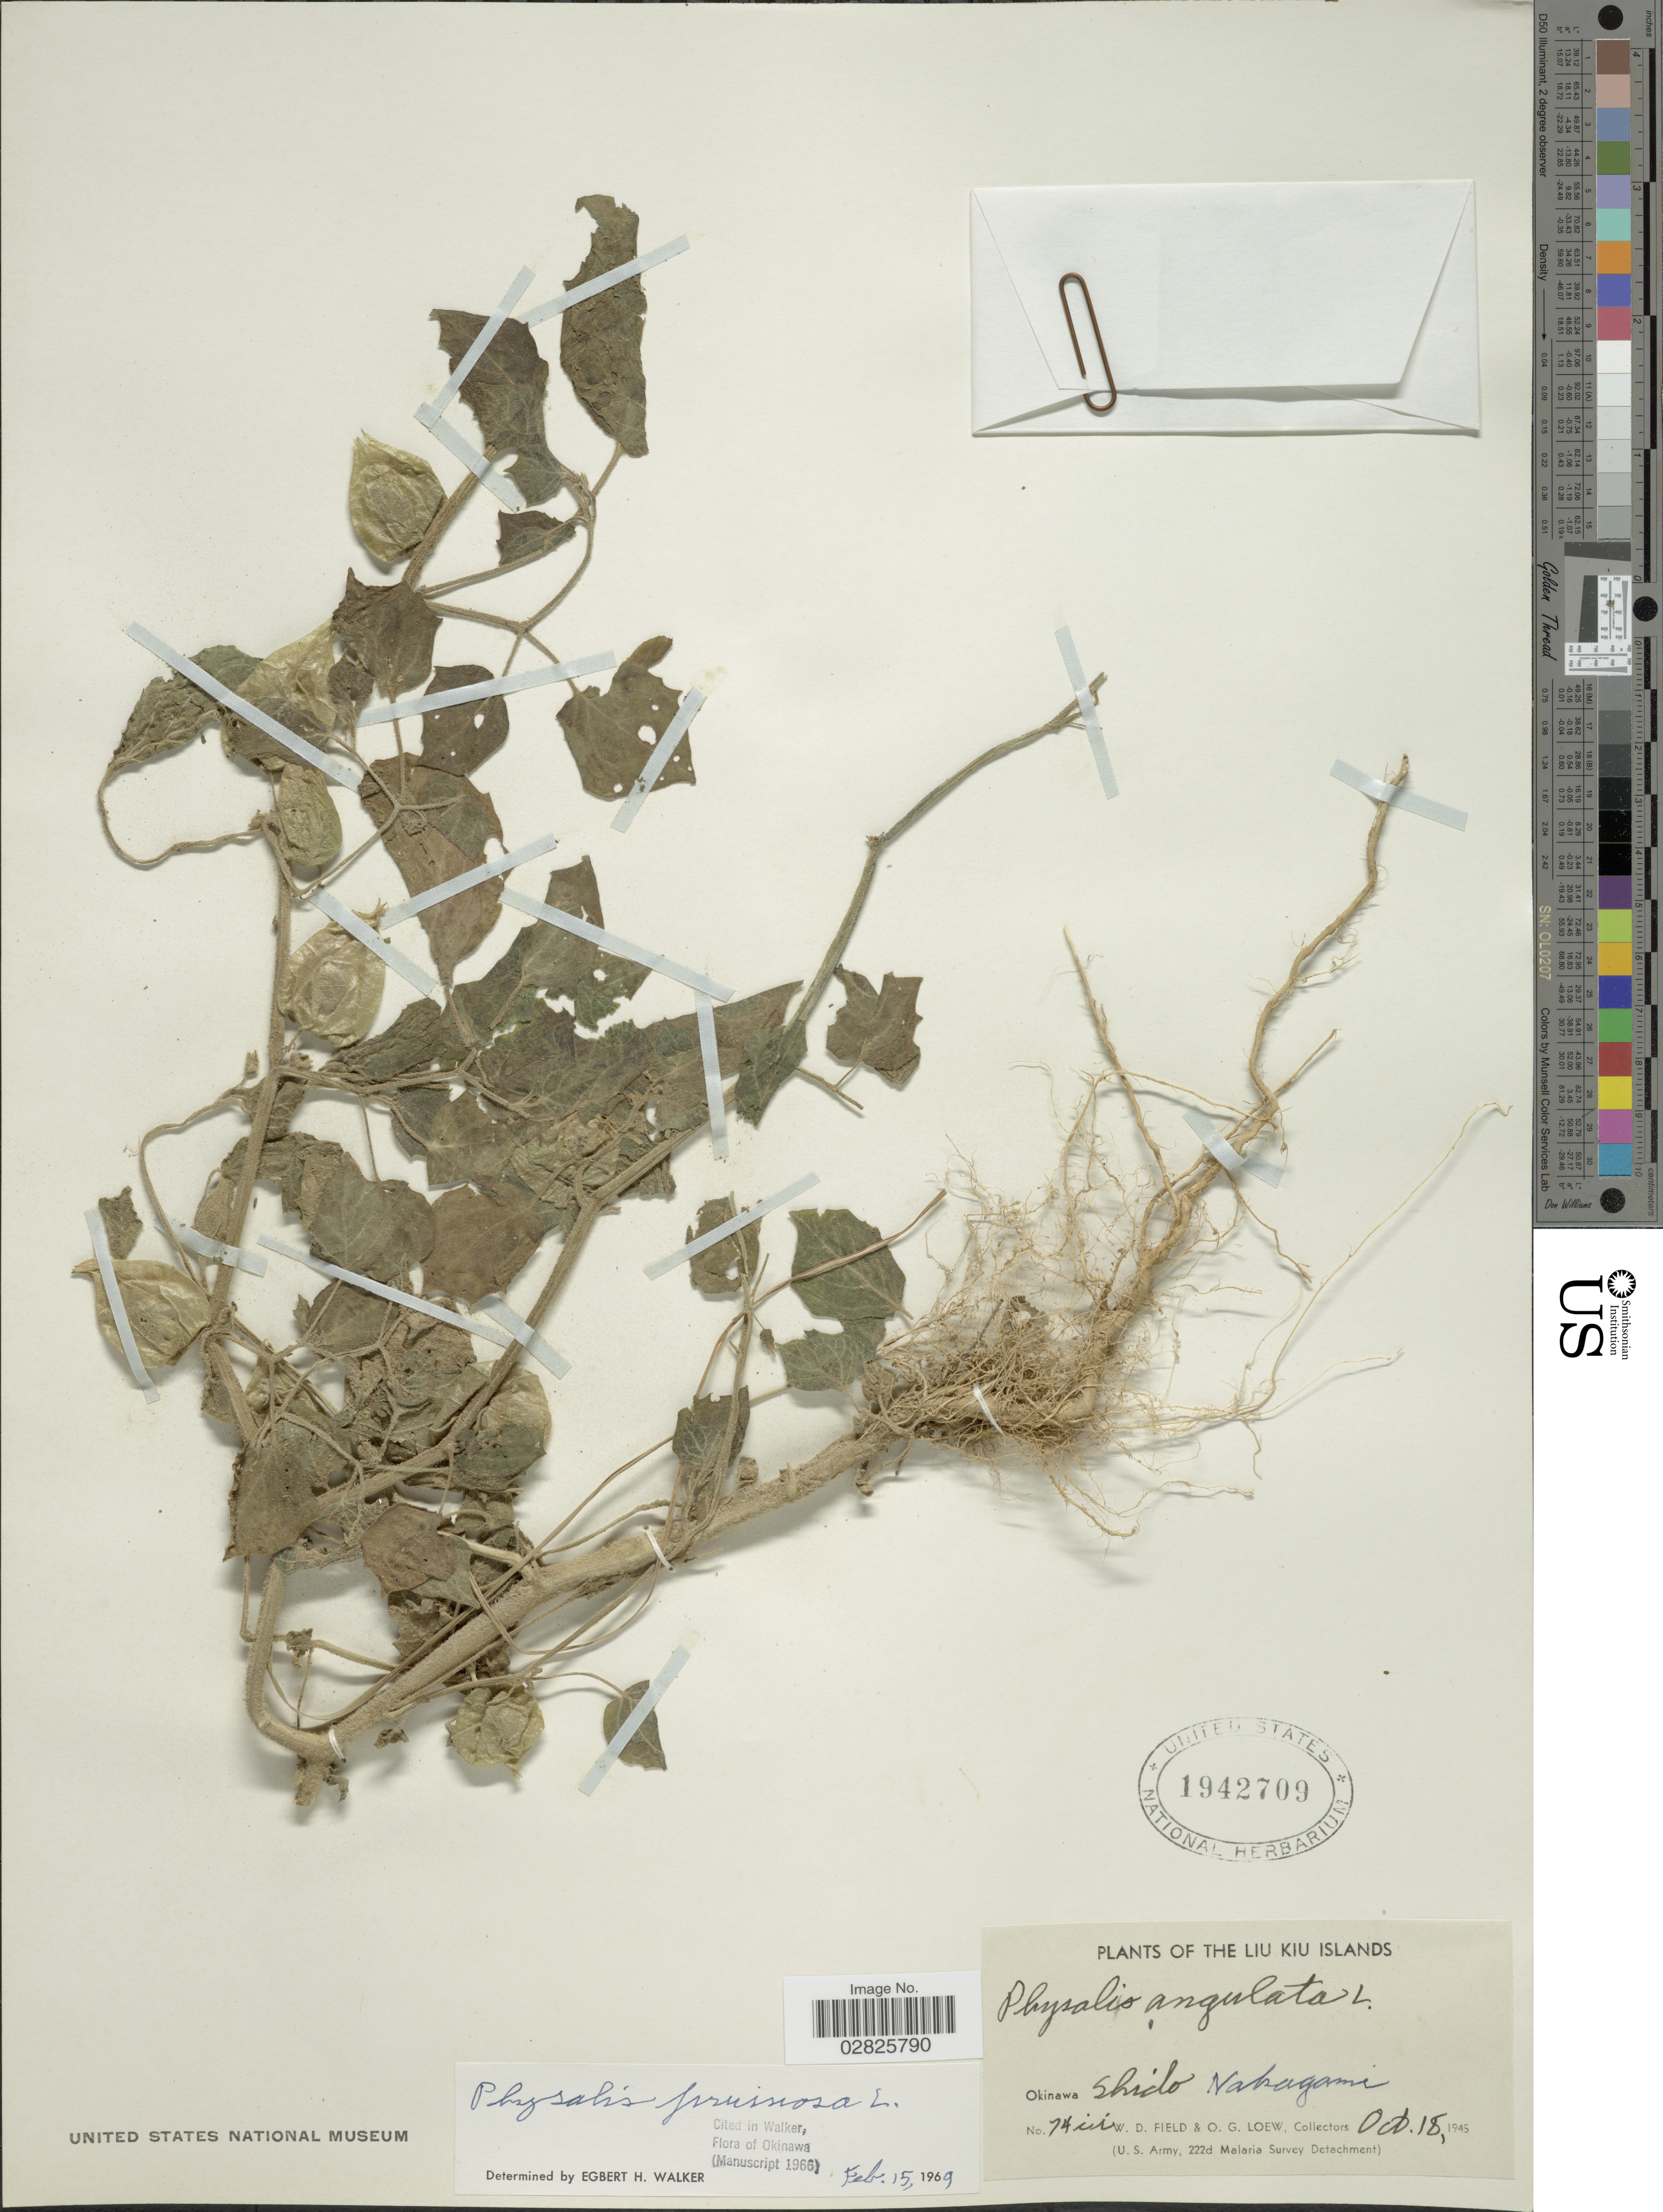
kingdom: Plantae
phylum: Tracheophyta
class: Magnoliopsida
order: Solanales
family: Solanaceae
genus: Physalis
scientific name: Physalis pruinosa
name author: L.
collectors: W. D. Field & O. G. Loew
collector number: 74cii*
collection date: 1945-10-18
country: Japan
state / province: Okinawa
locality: Liu Kiu Islands. Shido Nakagami.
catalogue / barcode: US 1942709